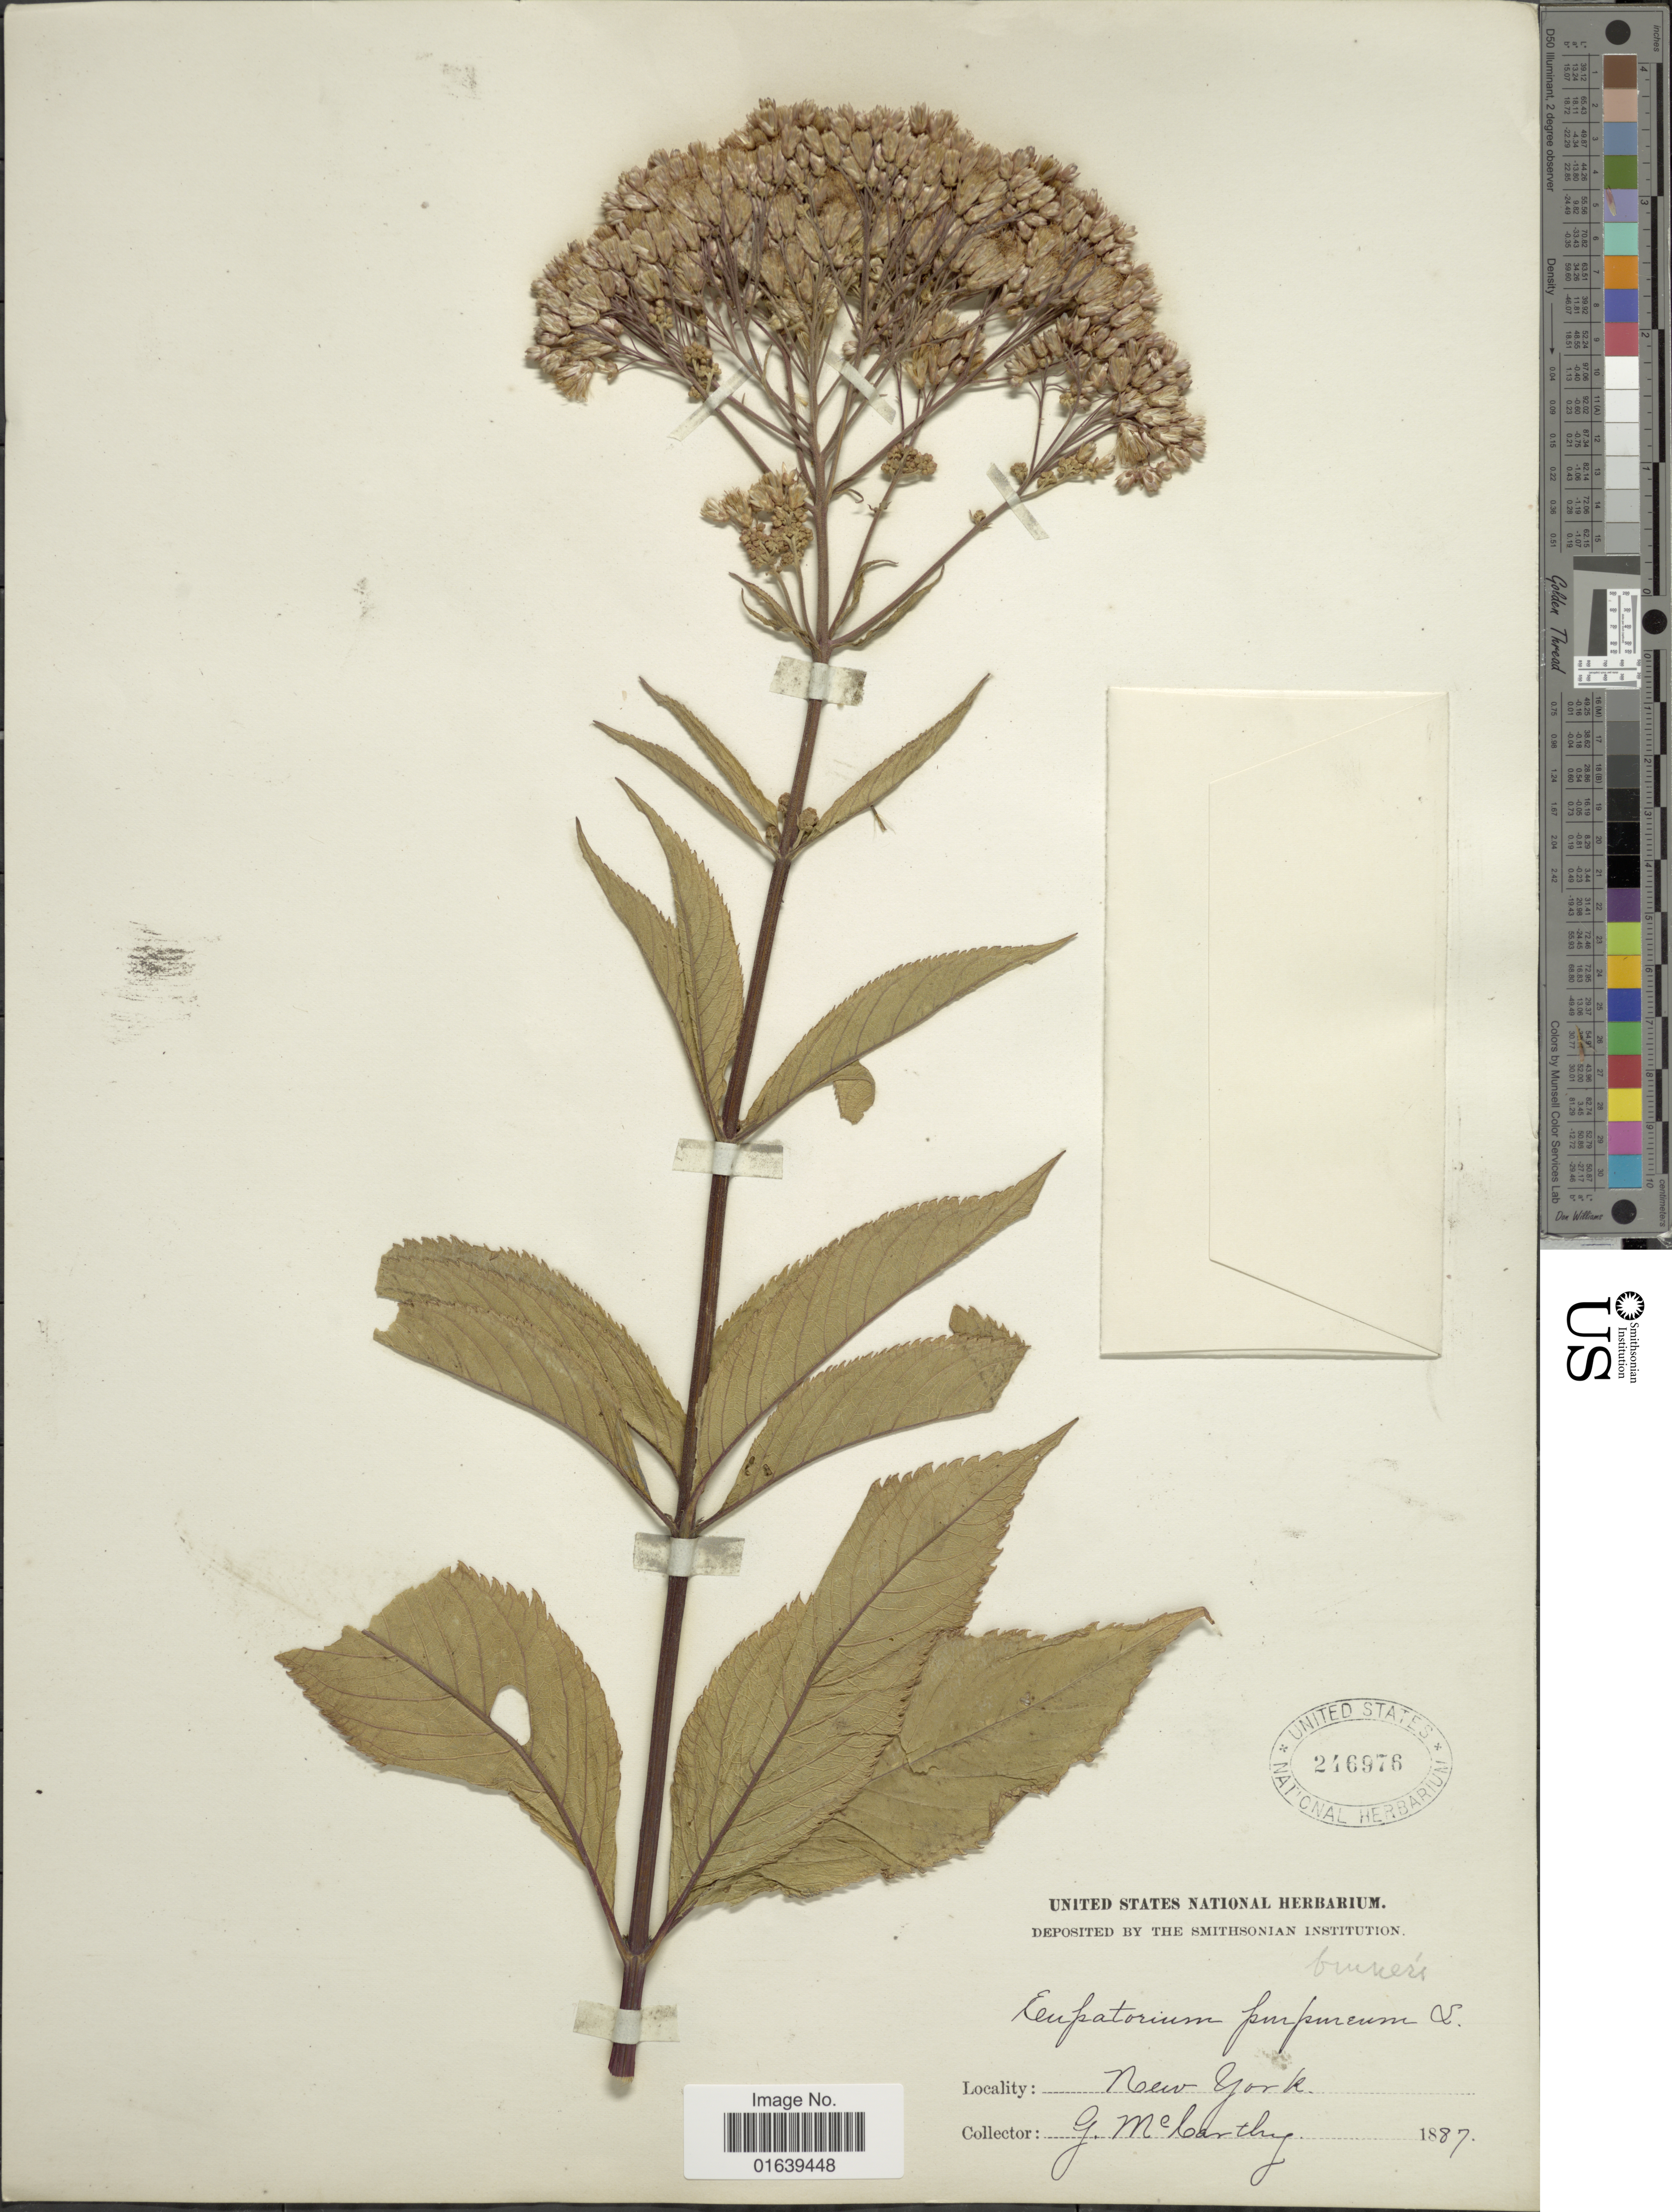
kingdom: Plantae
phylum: Tracheophyta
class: Magnoliopsida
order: Asterales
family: Asteraceae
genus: Eupatorium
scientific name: Eupatorium maculatum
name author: L.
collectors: G. McCarthy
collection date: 1887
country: United States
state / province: New York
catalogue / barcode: US 246976